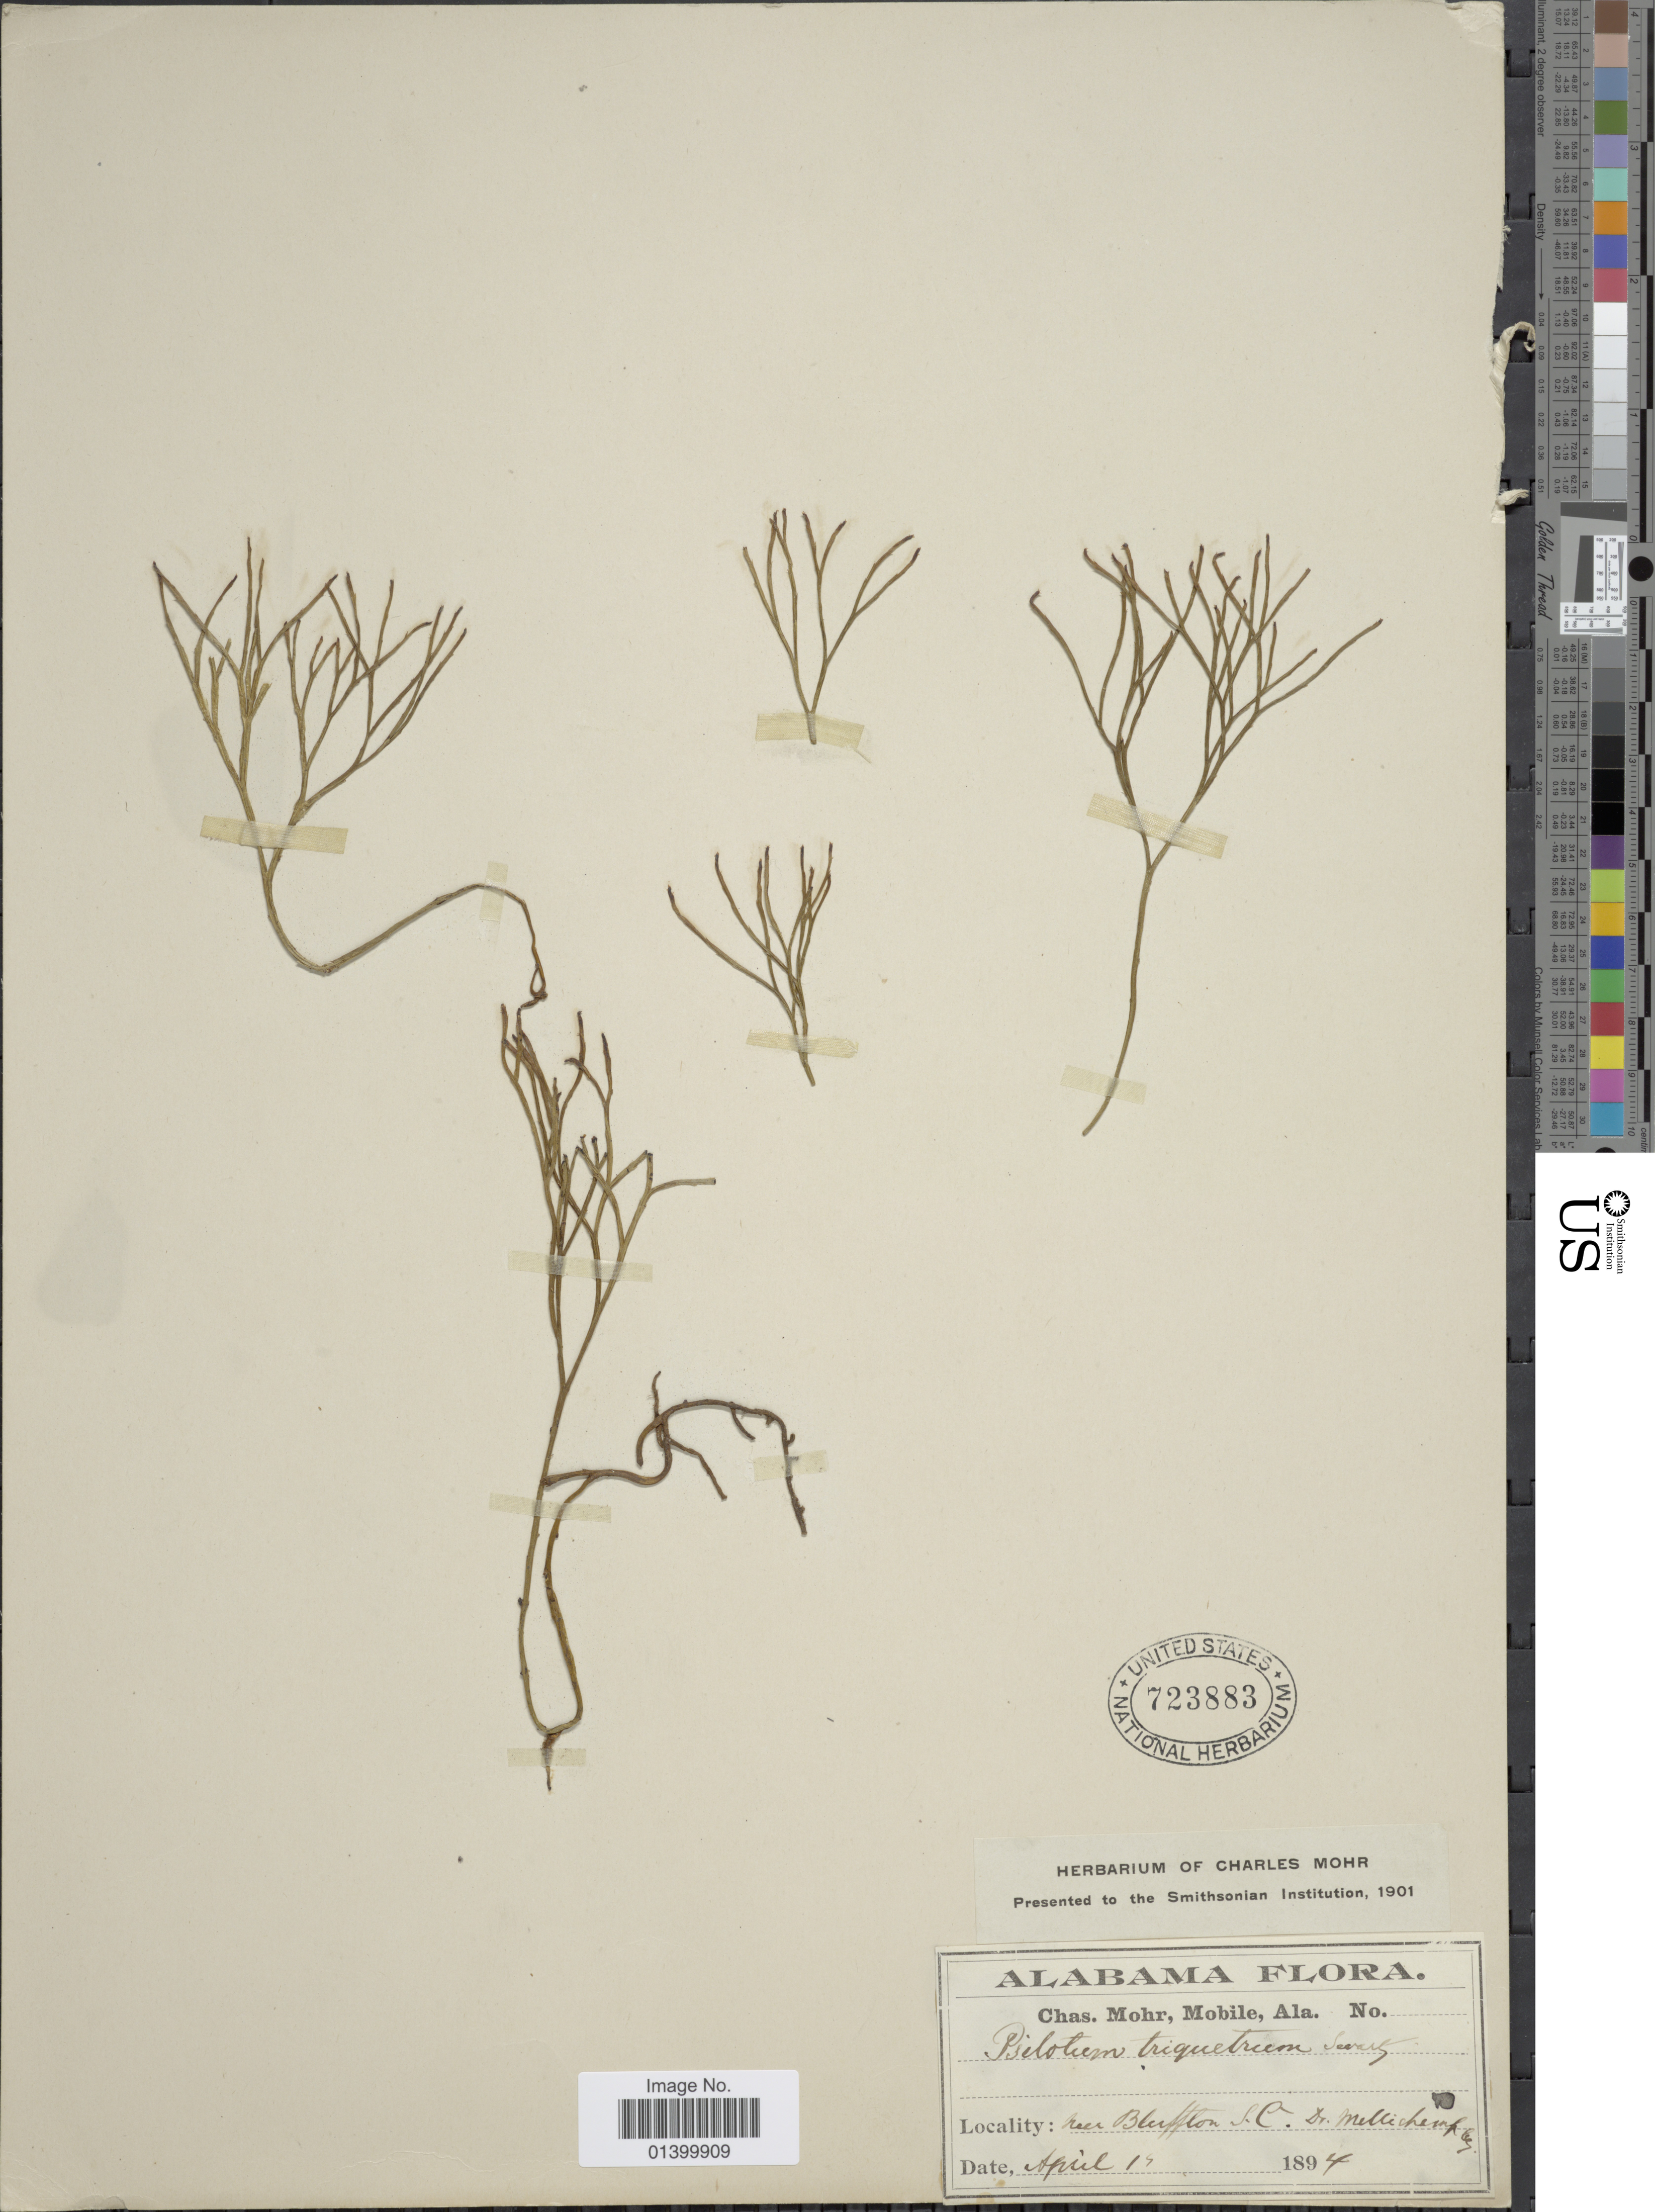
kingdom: Plantae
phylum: Tracheophyta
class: Polypodiopsida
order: Psilotales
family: Psilotaceae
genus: Psilotum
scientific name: Psilotum nudum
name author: (L.) P. Beauv.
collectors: -. Mellichamp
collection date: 1894-04-14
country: United States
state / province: Alabama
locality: Near Bluffton S.C.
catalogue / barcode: US 723883